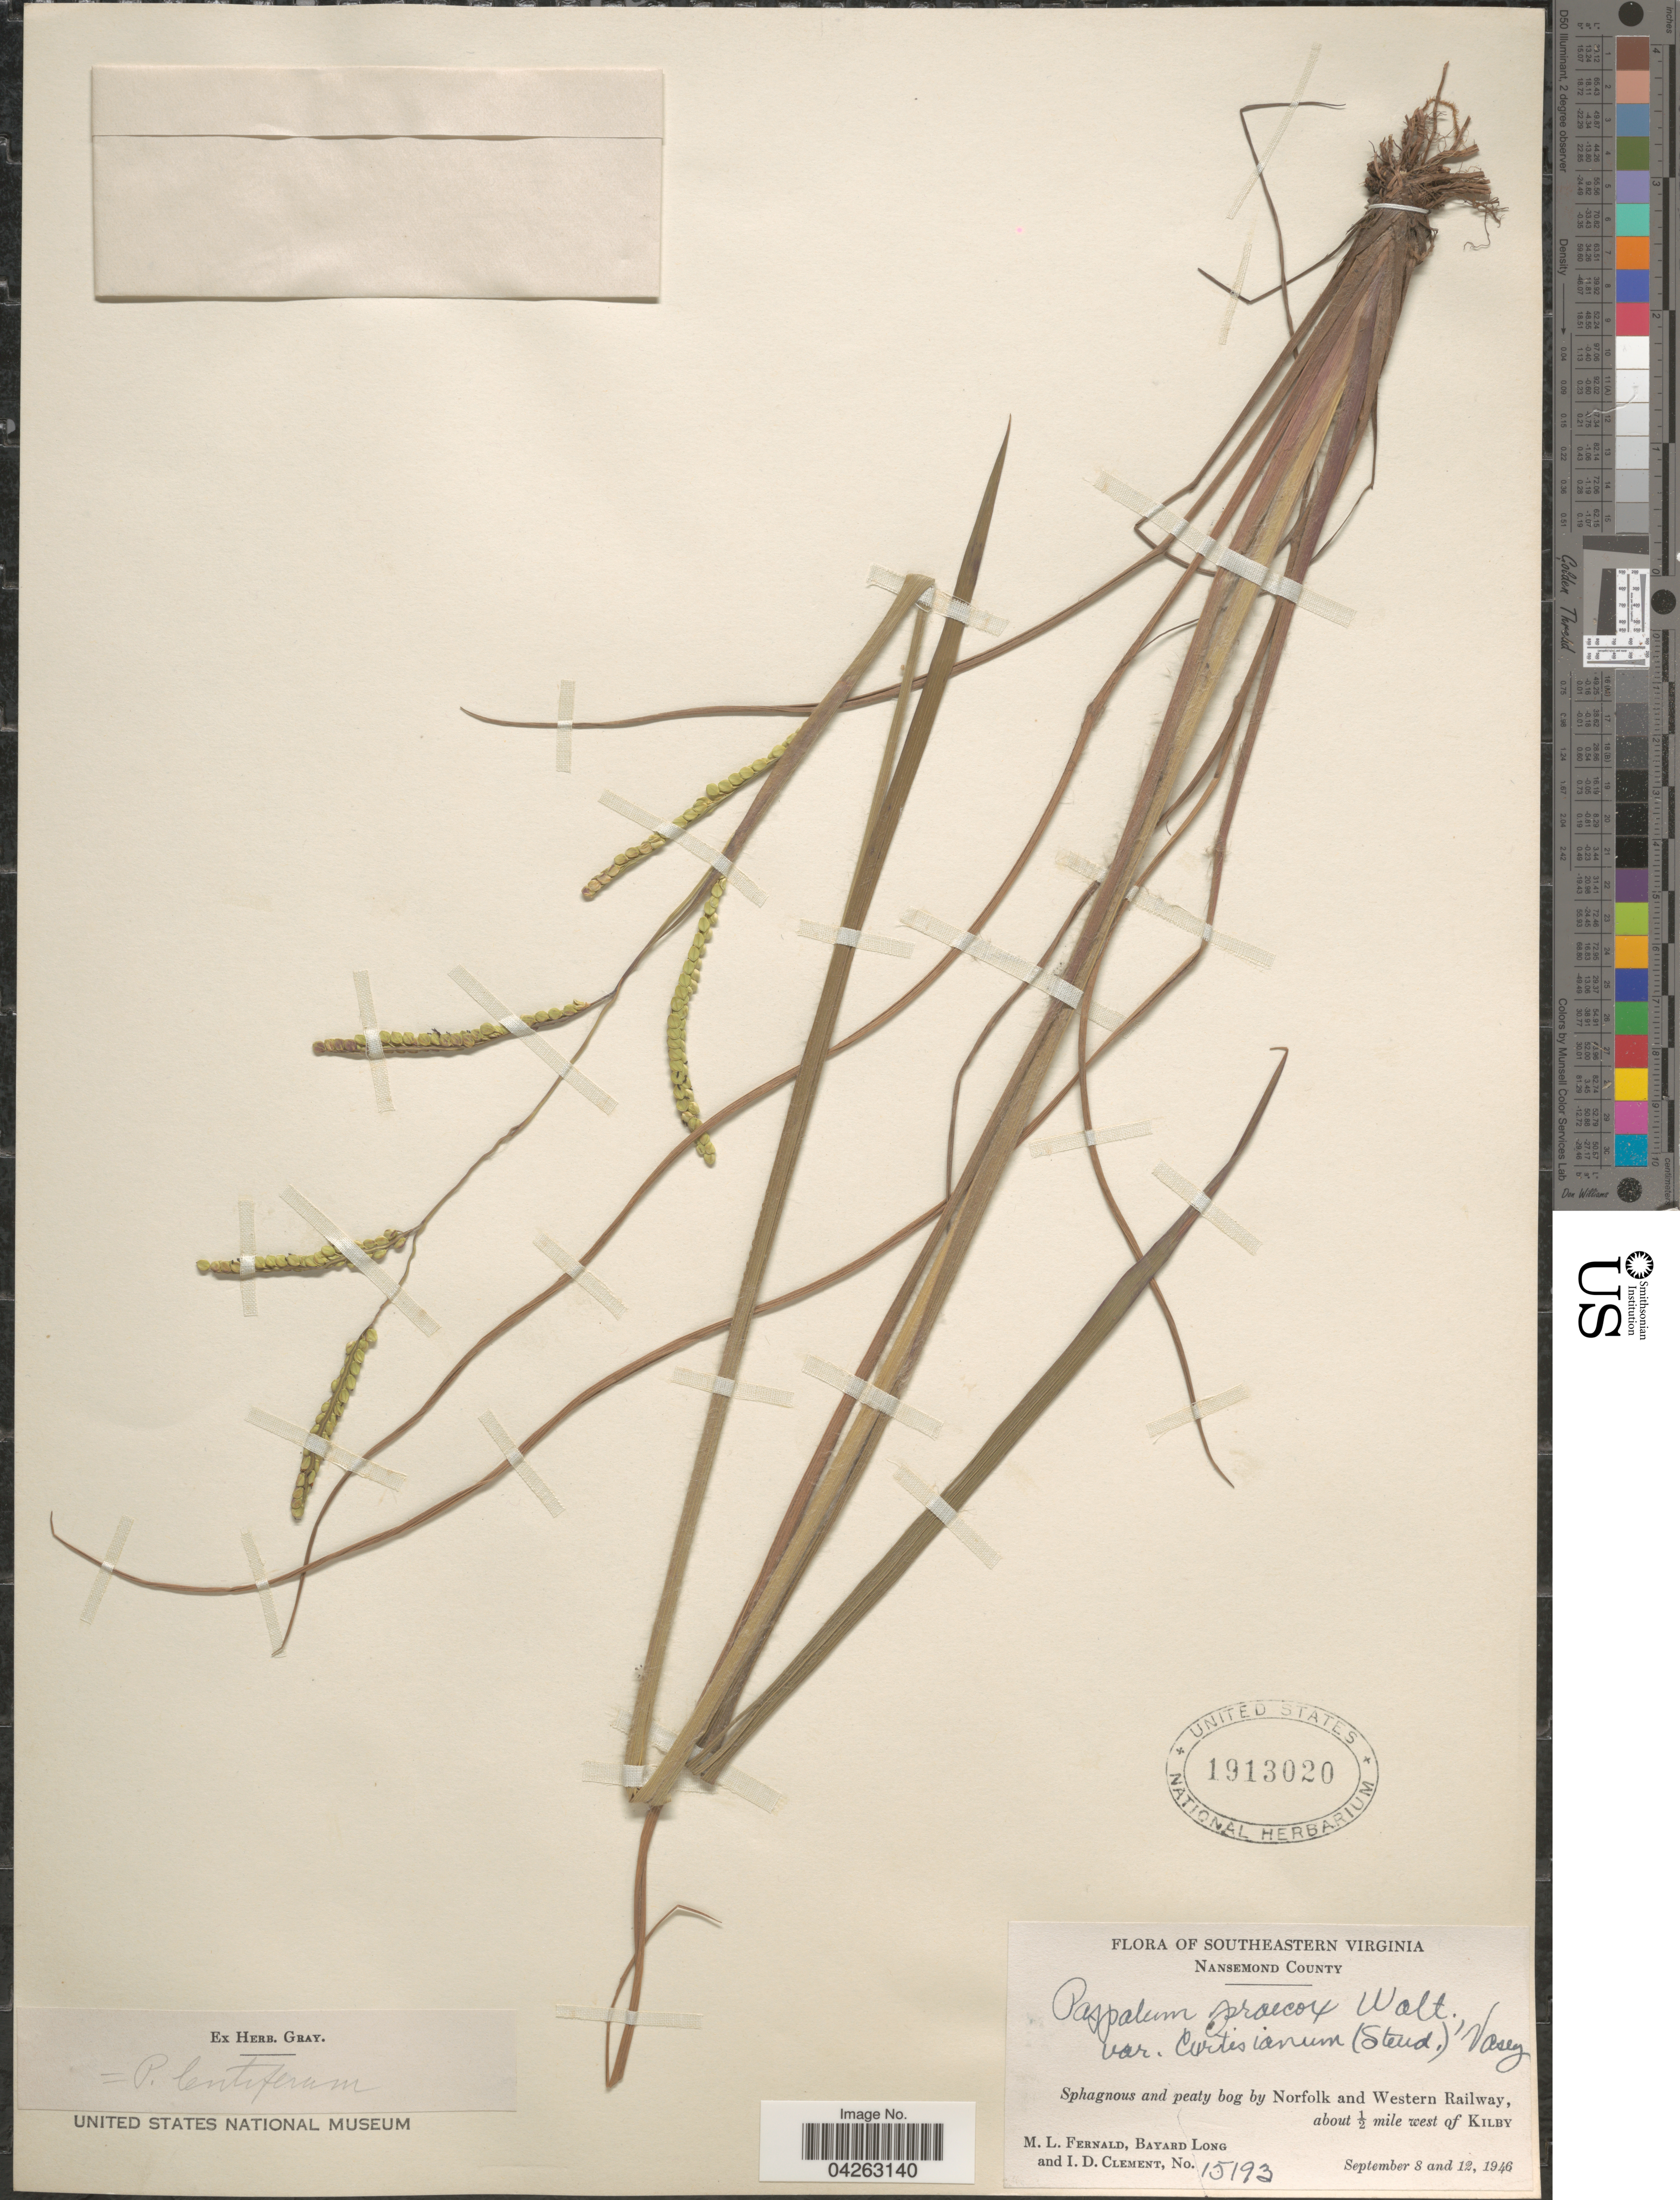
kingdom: Plantae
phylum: Tracheophyta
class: Liliopsida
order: Poales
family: Poaceae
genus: Paspalum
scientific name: Paspalum praecox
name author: Walter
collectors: M. L. Fernald, B. Long & I. Clement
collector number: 15193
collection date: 1946-09-08/1946-09-12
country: United States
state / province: Virginia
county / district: City of Suffolk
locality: Southeastern Virginia. Nansemond County. Sphagnous and peaty bog by Norfolk and Western Railway about ½ mile west of Kilby.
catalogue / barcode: US 1913020